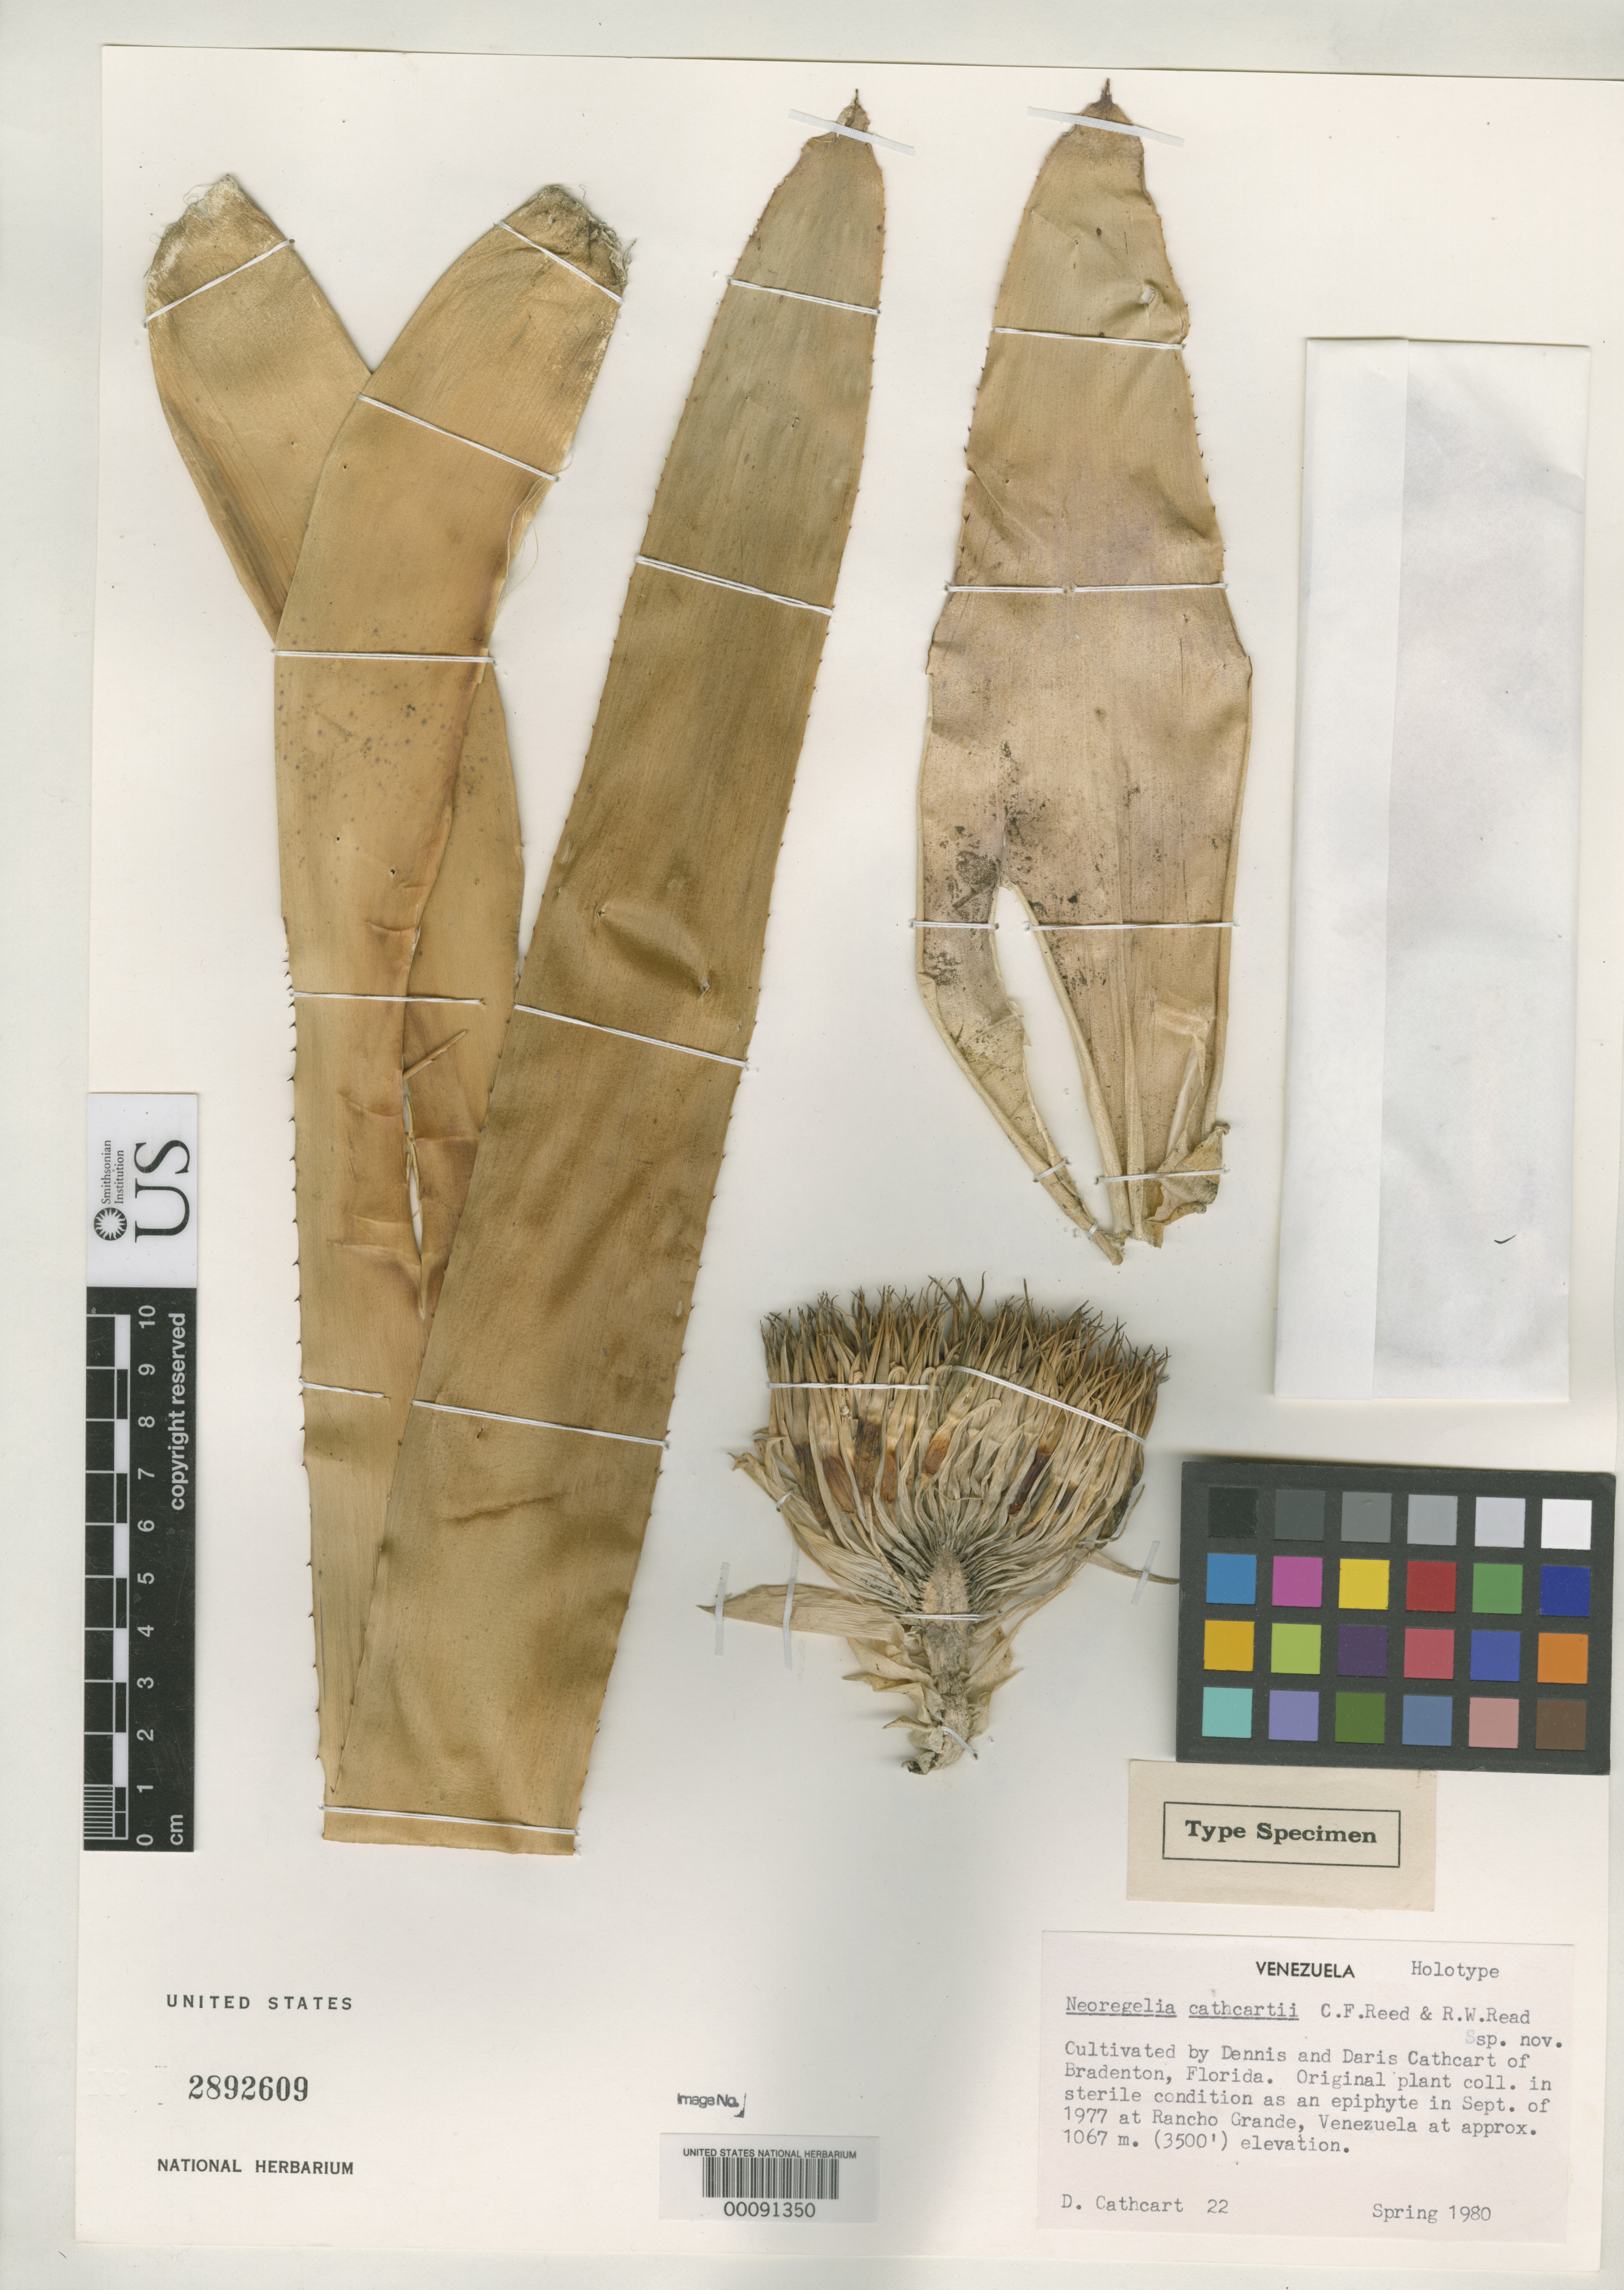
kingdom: Plantae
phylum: Tracheophyta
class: Liliopsida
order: Poales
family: Bromeliaceae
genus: Neoregelia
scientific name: Neoregelia cathcartii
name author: C.F. Reed & Read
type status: Holotype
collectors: D. Cathcart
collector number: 22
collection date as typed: Sep 1977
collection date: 1977-09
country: Venezuela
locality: Rancho Grande.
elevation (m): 1067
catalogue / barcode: US 2892609